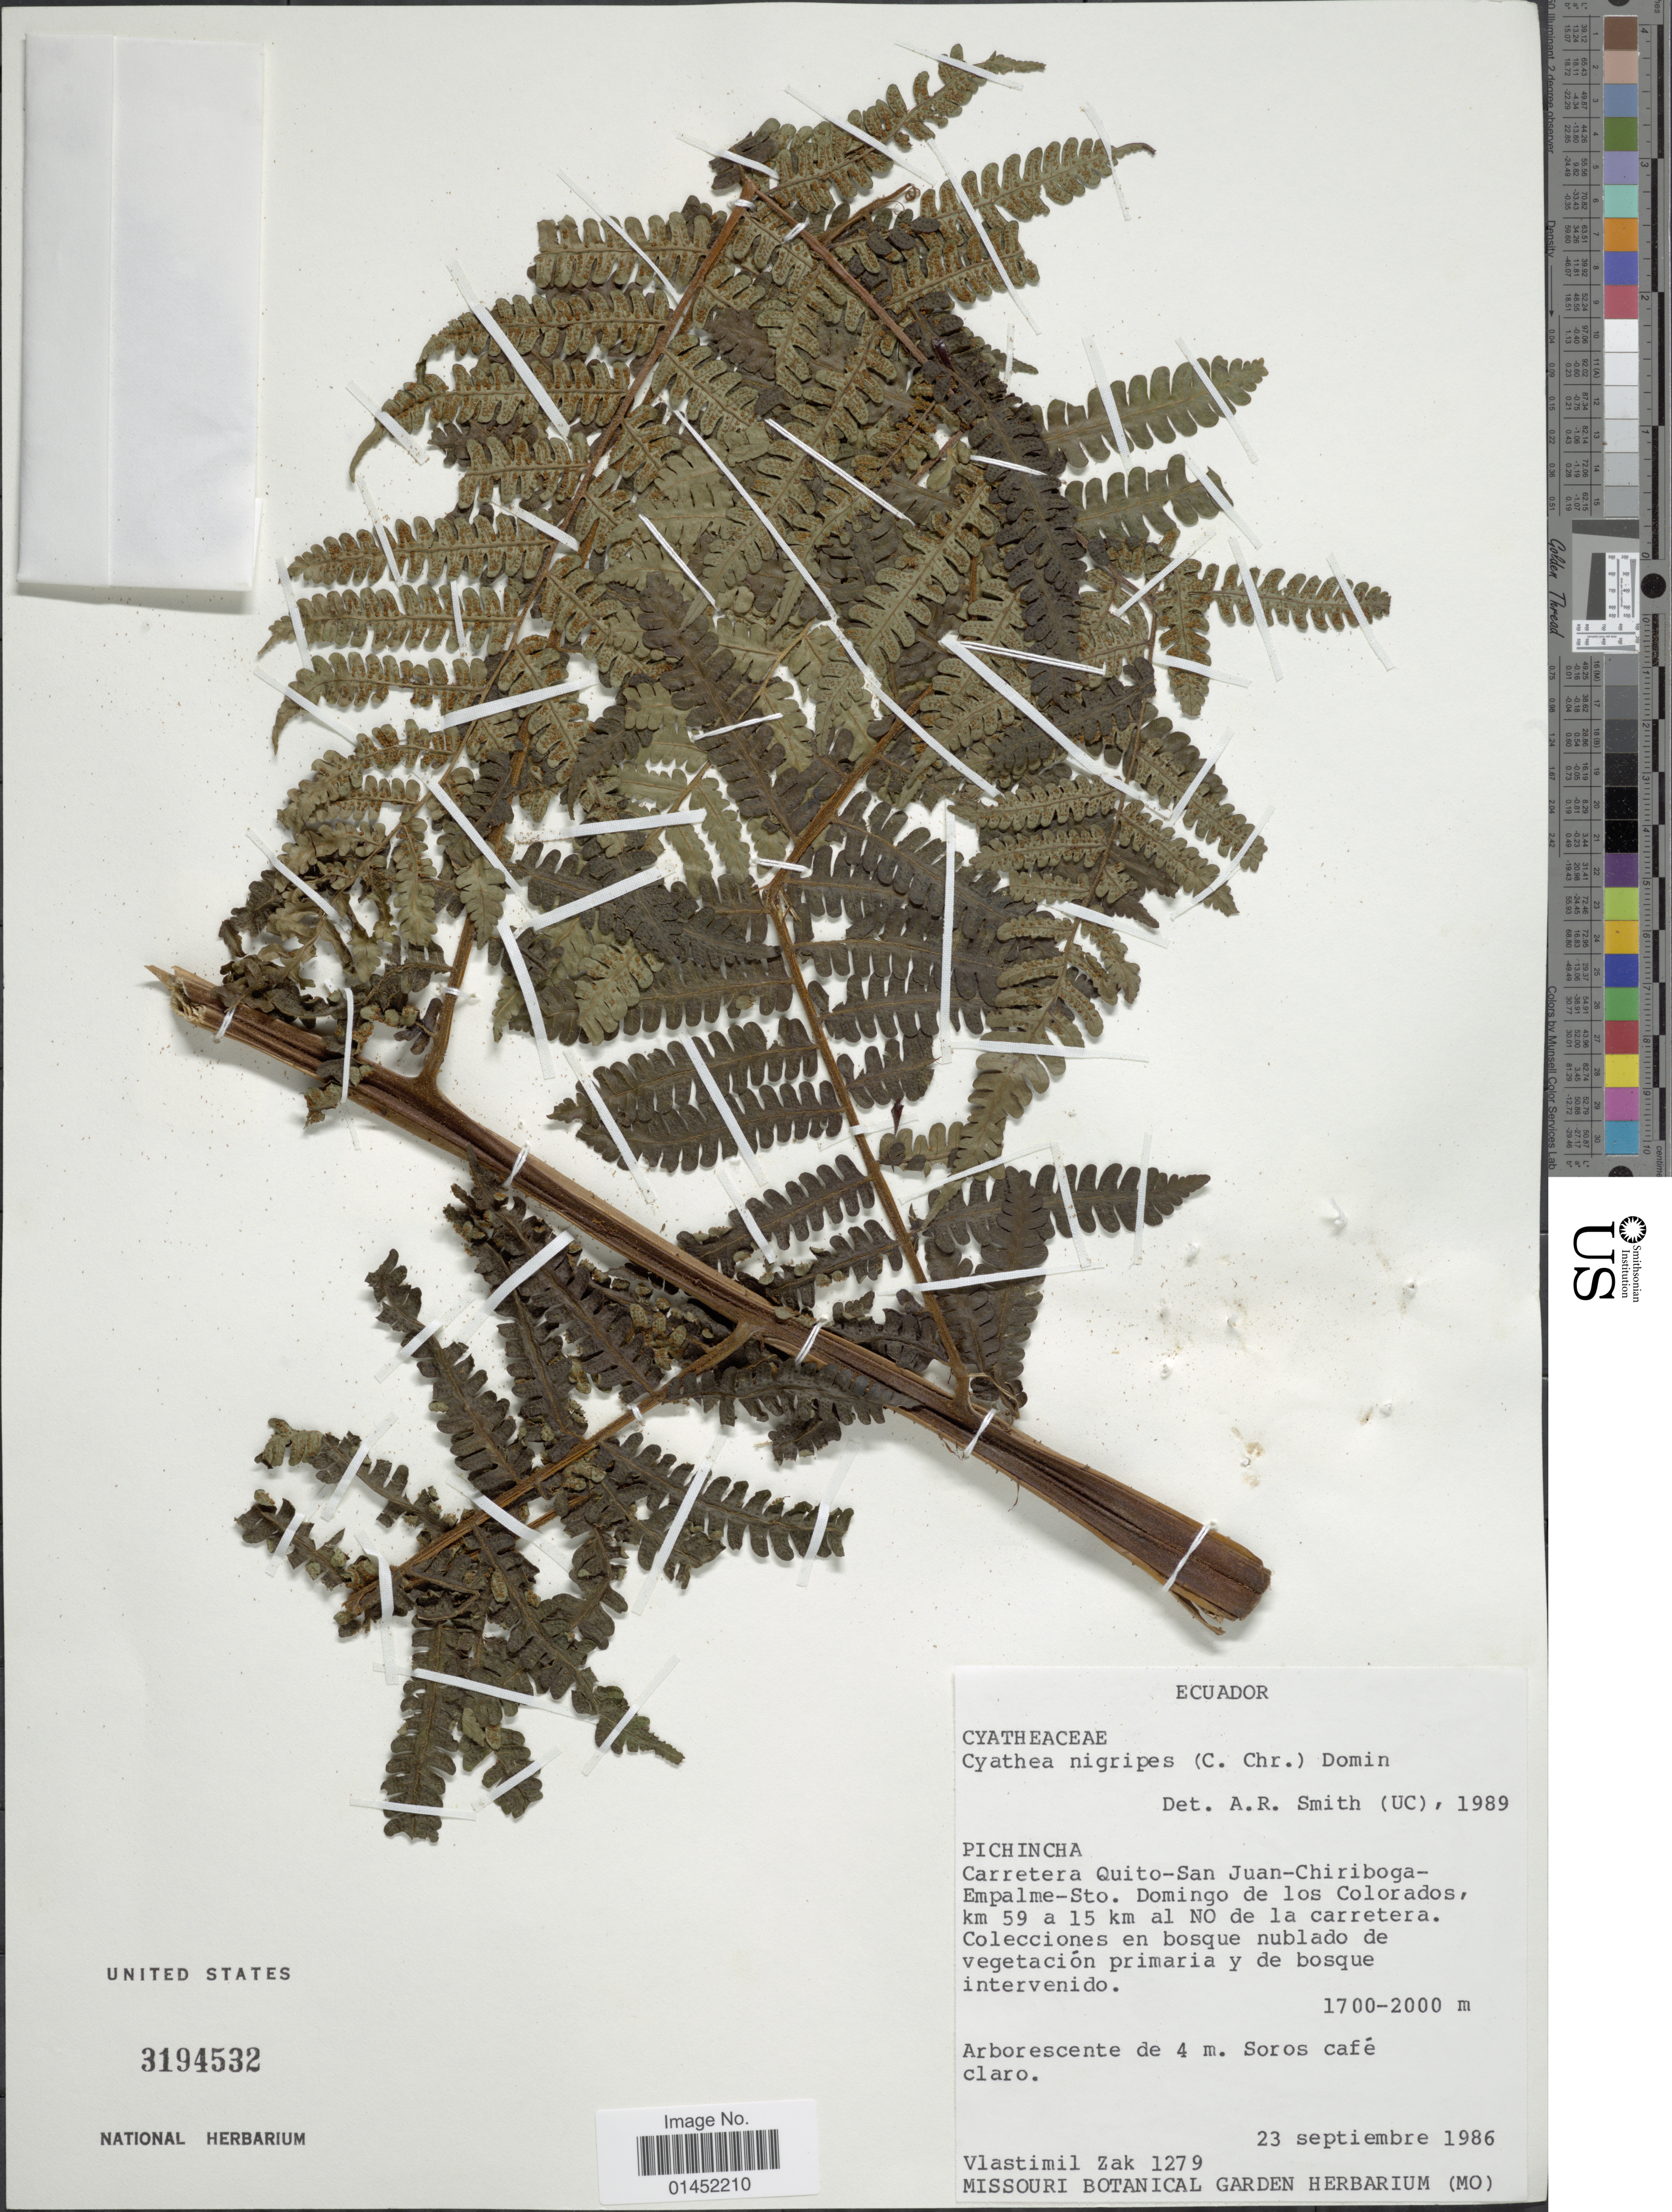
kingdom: Plantae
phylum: Tracheophyta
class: Polypodiopsida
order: Cyatheales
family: Cyatheaceae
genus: Cyathea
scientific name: Cyathea nigripes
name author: (C. Chr.) Domin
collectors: V. Zak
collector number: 1279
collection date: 1986-09-23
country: Ecuador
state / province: Pichincha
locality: Carretera Quito-San Juan-Chiriboga-Empalme-Sto. Domingo de los Colorados, km 59 a 15 km al NO de la carretera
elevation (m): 1700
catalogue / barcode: US 3194532